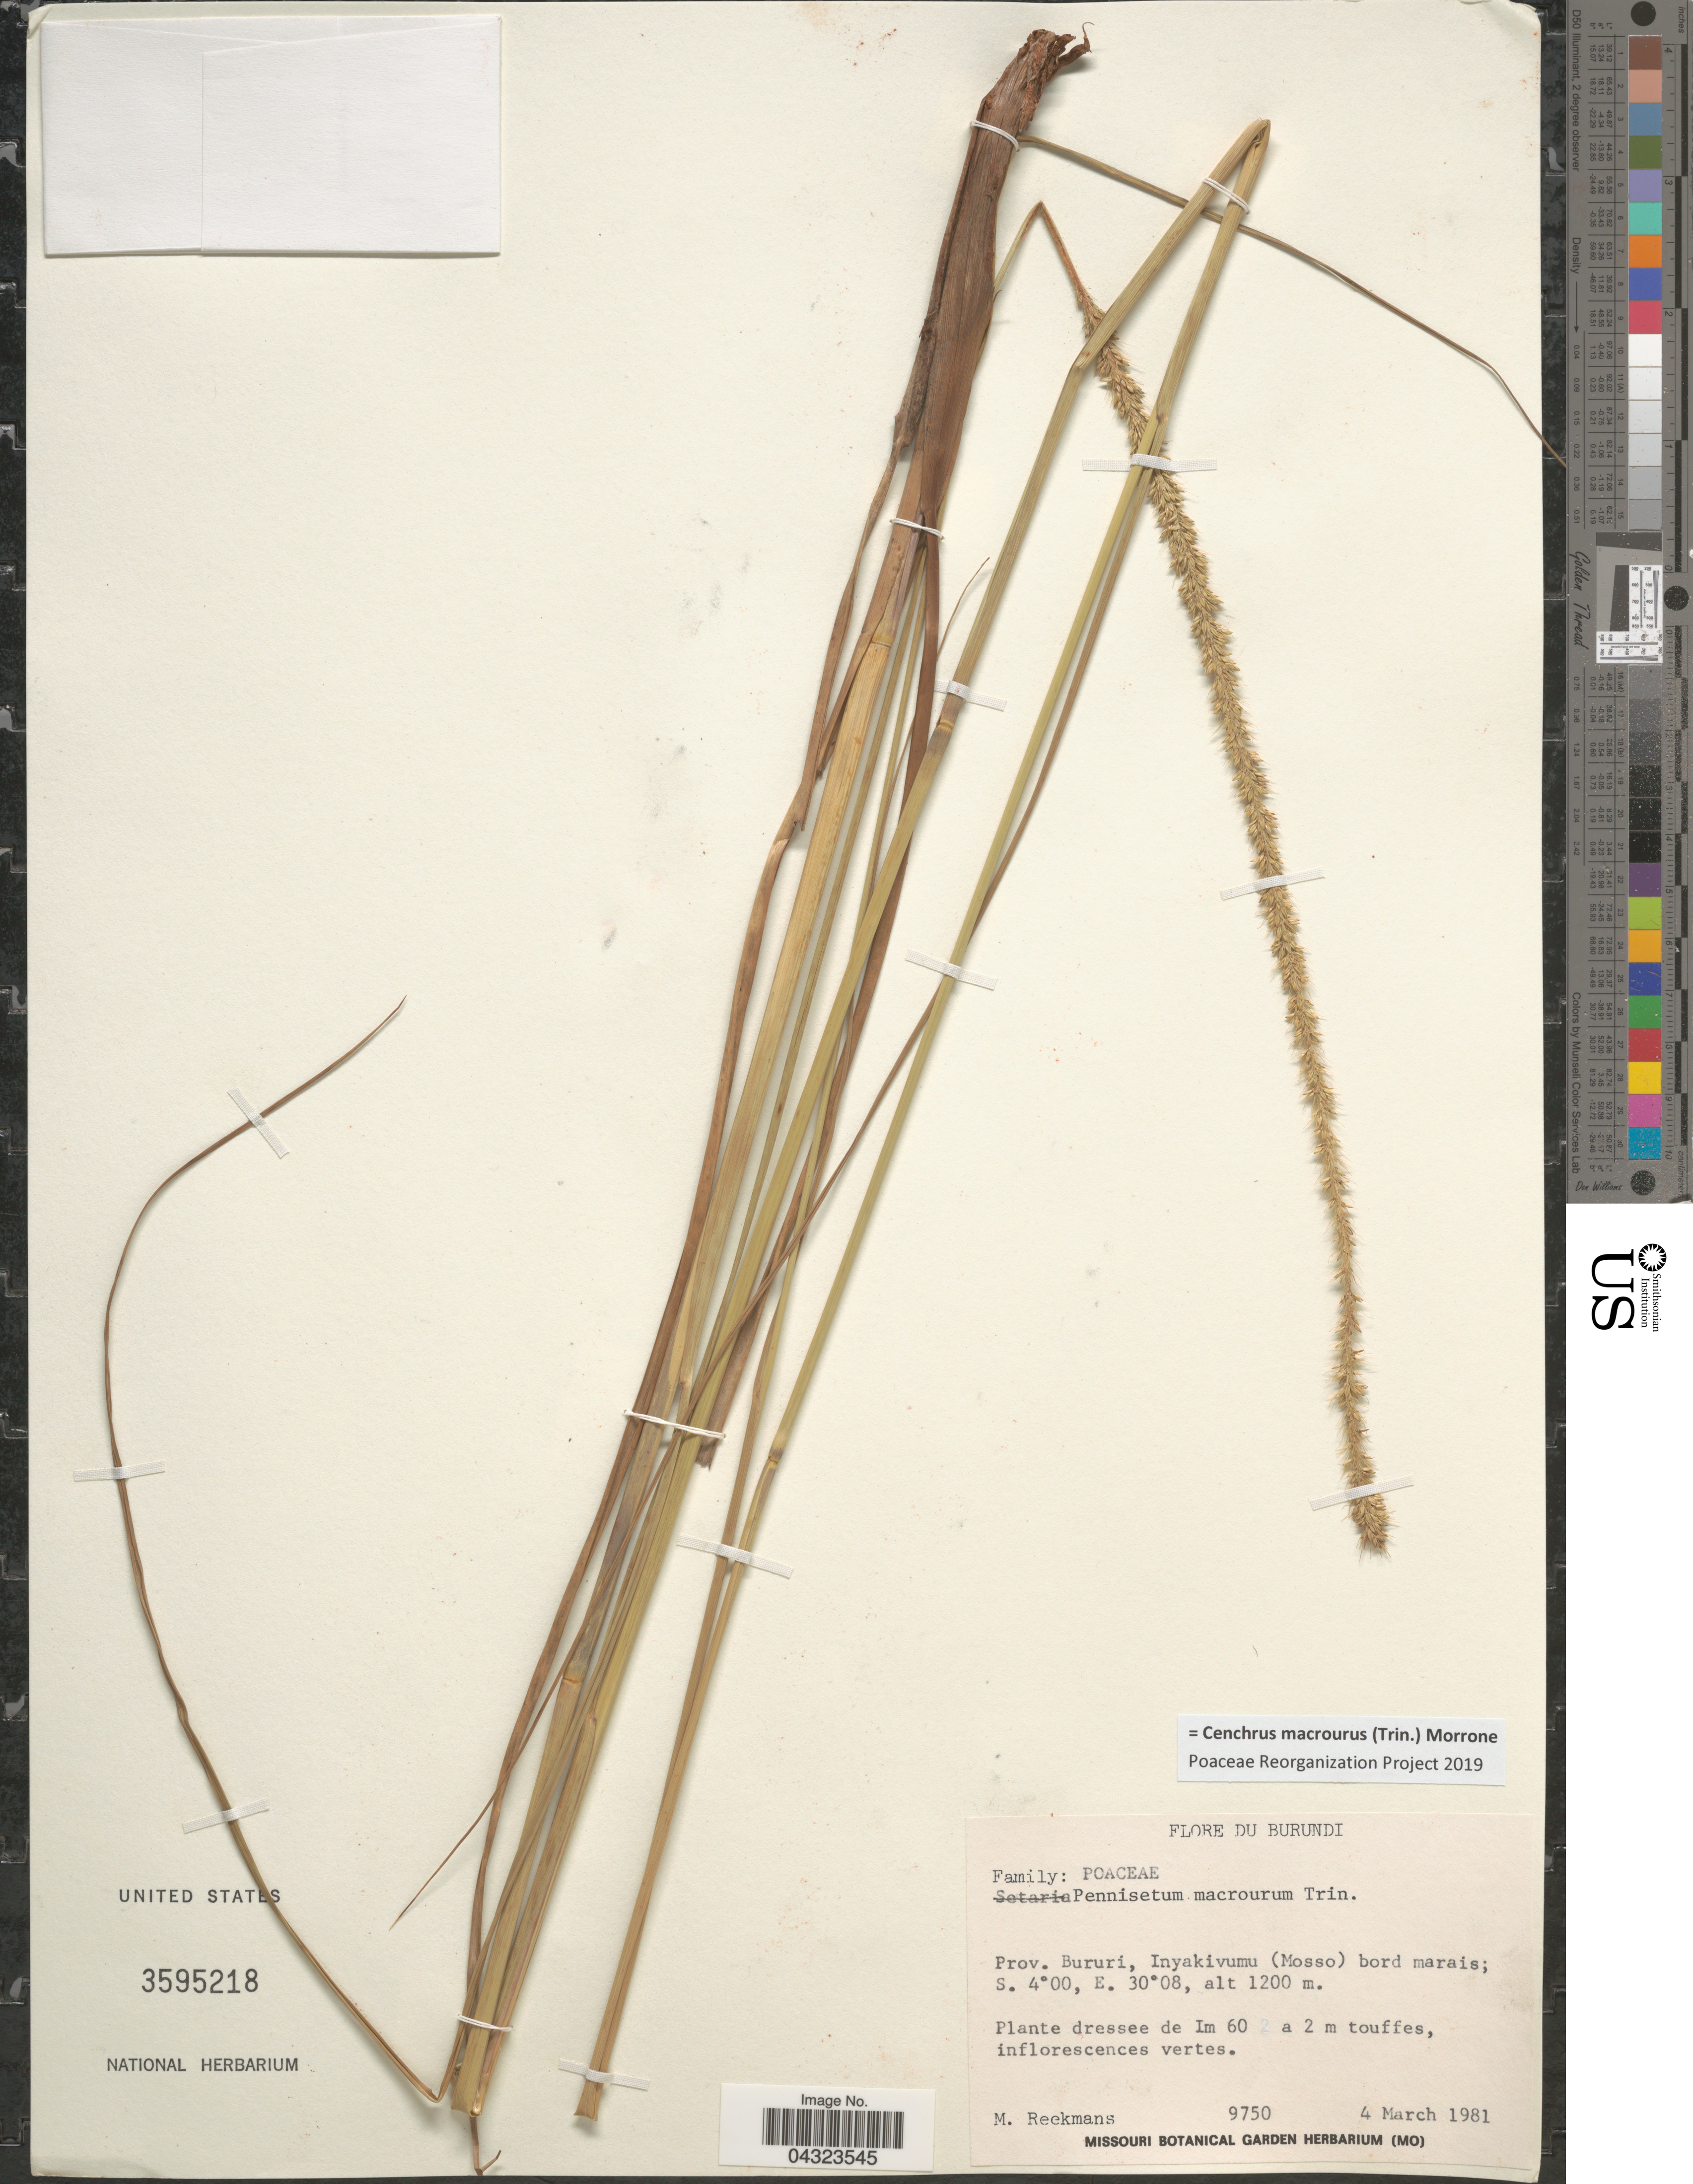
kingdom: Plantae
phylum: Tracheophyta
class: Liliopsida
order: Poales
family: Poaceae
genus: Cenchrus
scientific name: Cenchrus macrourus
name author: (Trin.) Morrone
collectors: M. Reekmans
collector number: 9750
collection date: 1981-03-04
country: Burundi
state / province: Bururi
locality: Inyakivumu (Mosso) bord marais.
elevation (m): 1200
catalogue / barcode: US 3595218